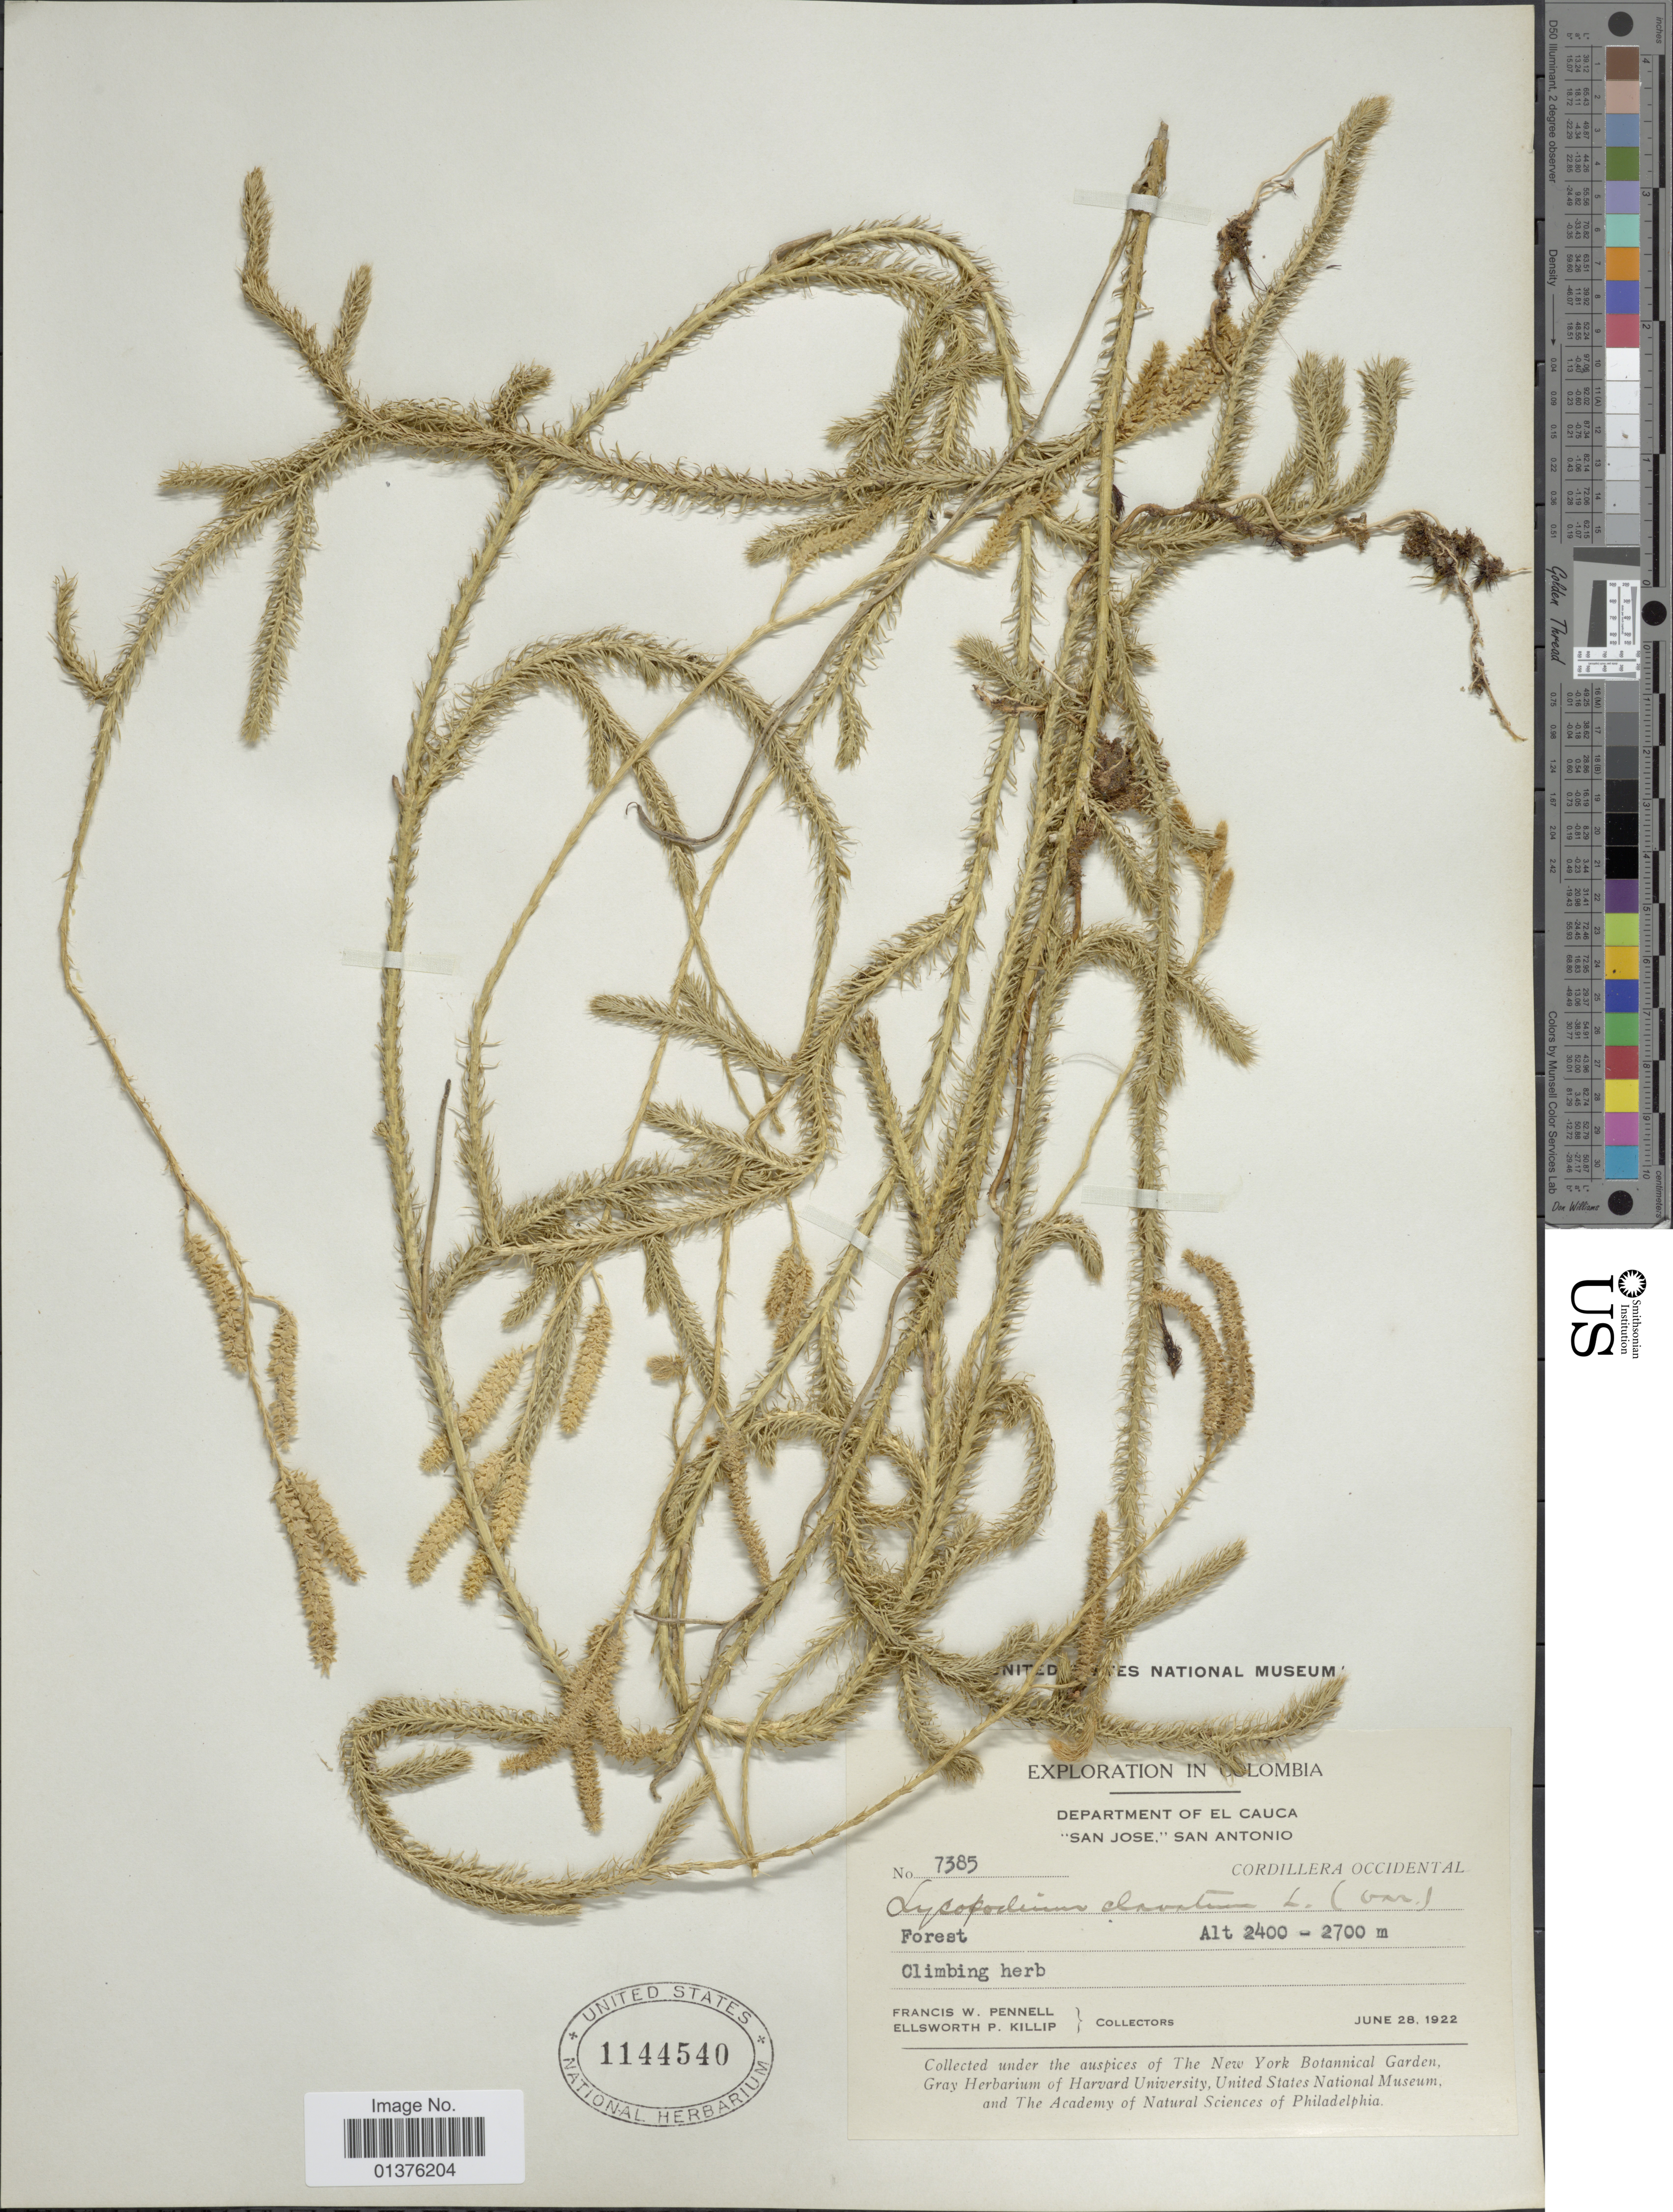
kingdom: Plantae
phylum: Tracheophyta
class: Lycopodiopsida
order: Lycopodiales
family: Lycopodiaceae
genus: Lycopodium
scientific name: Lycopodium clavatum subsp. clavatum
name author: L.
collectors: F. W. Pennell & E. P. Killip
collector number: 7385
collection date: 1922-06-28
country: Colombia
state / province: Cauca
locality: San Jose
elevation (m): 2400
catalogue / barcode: US 1144540